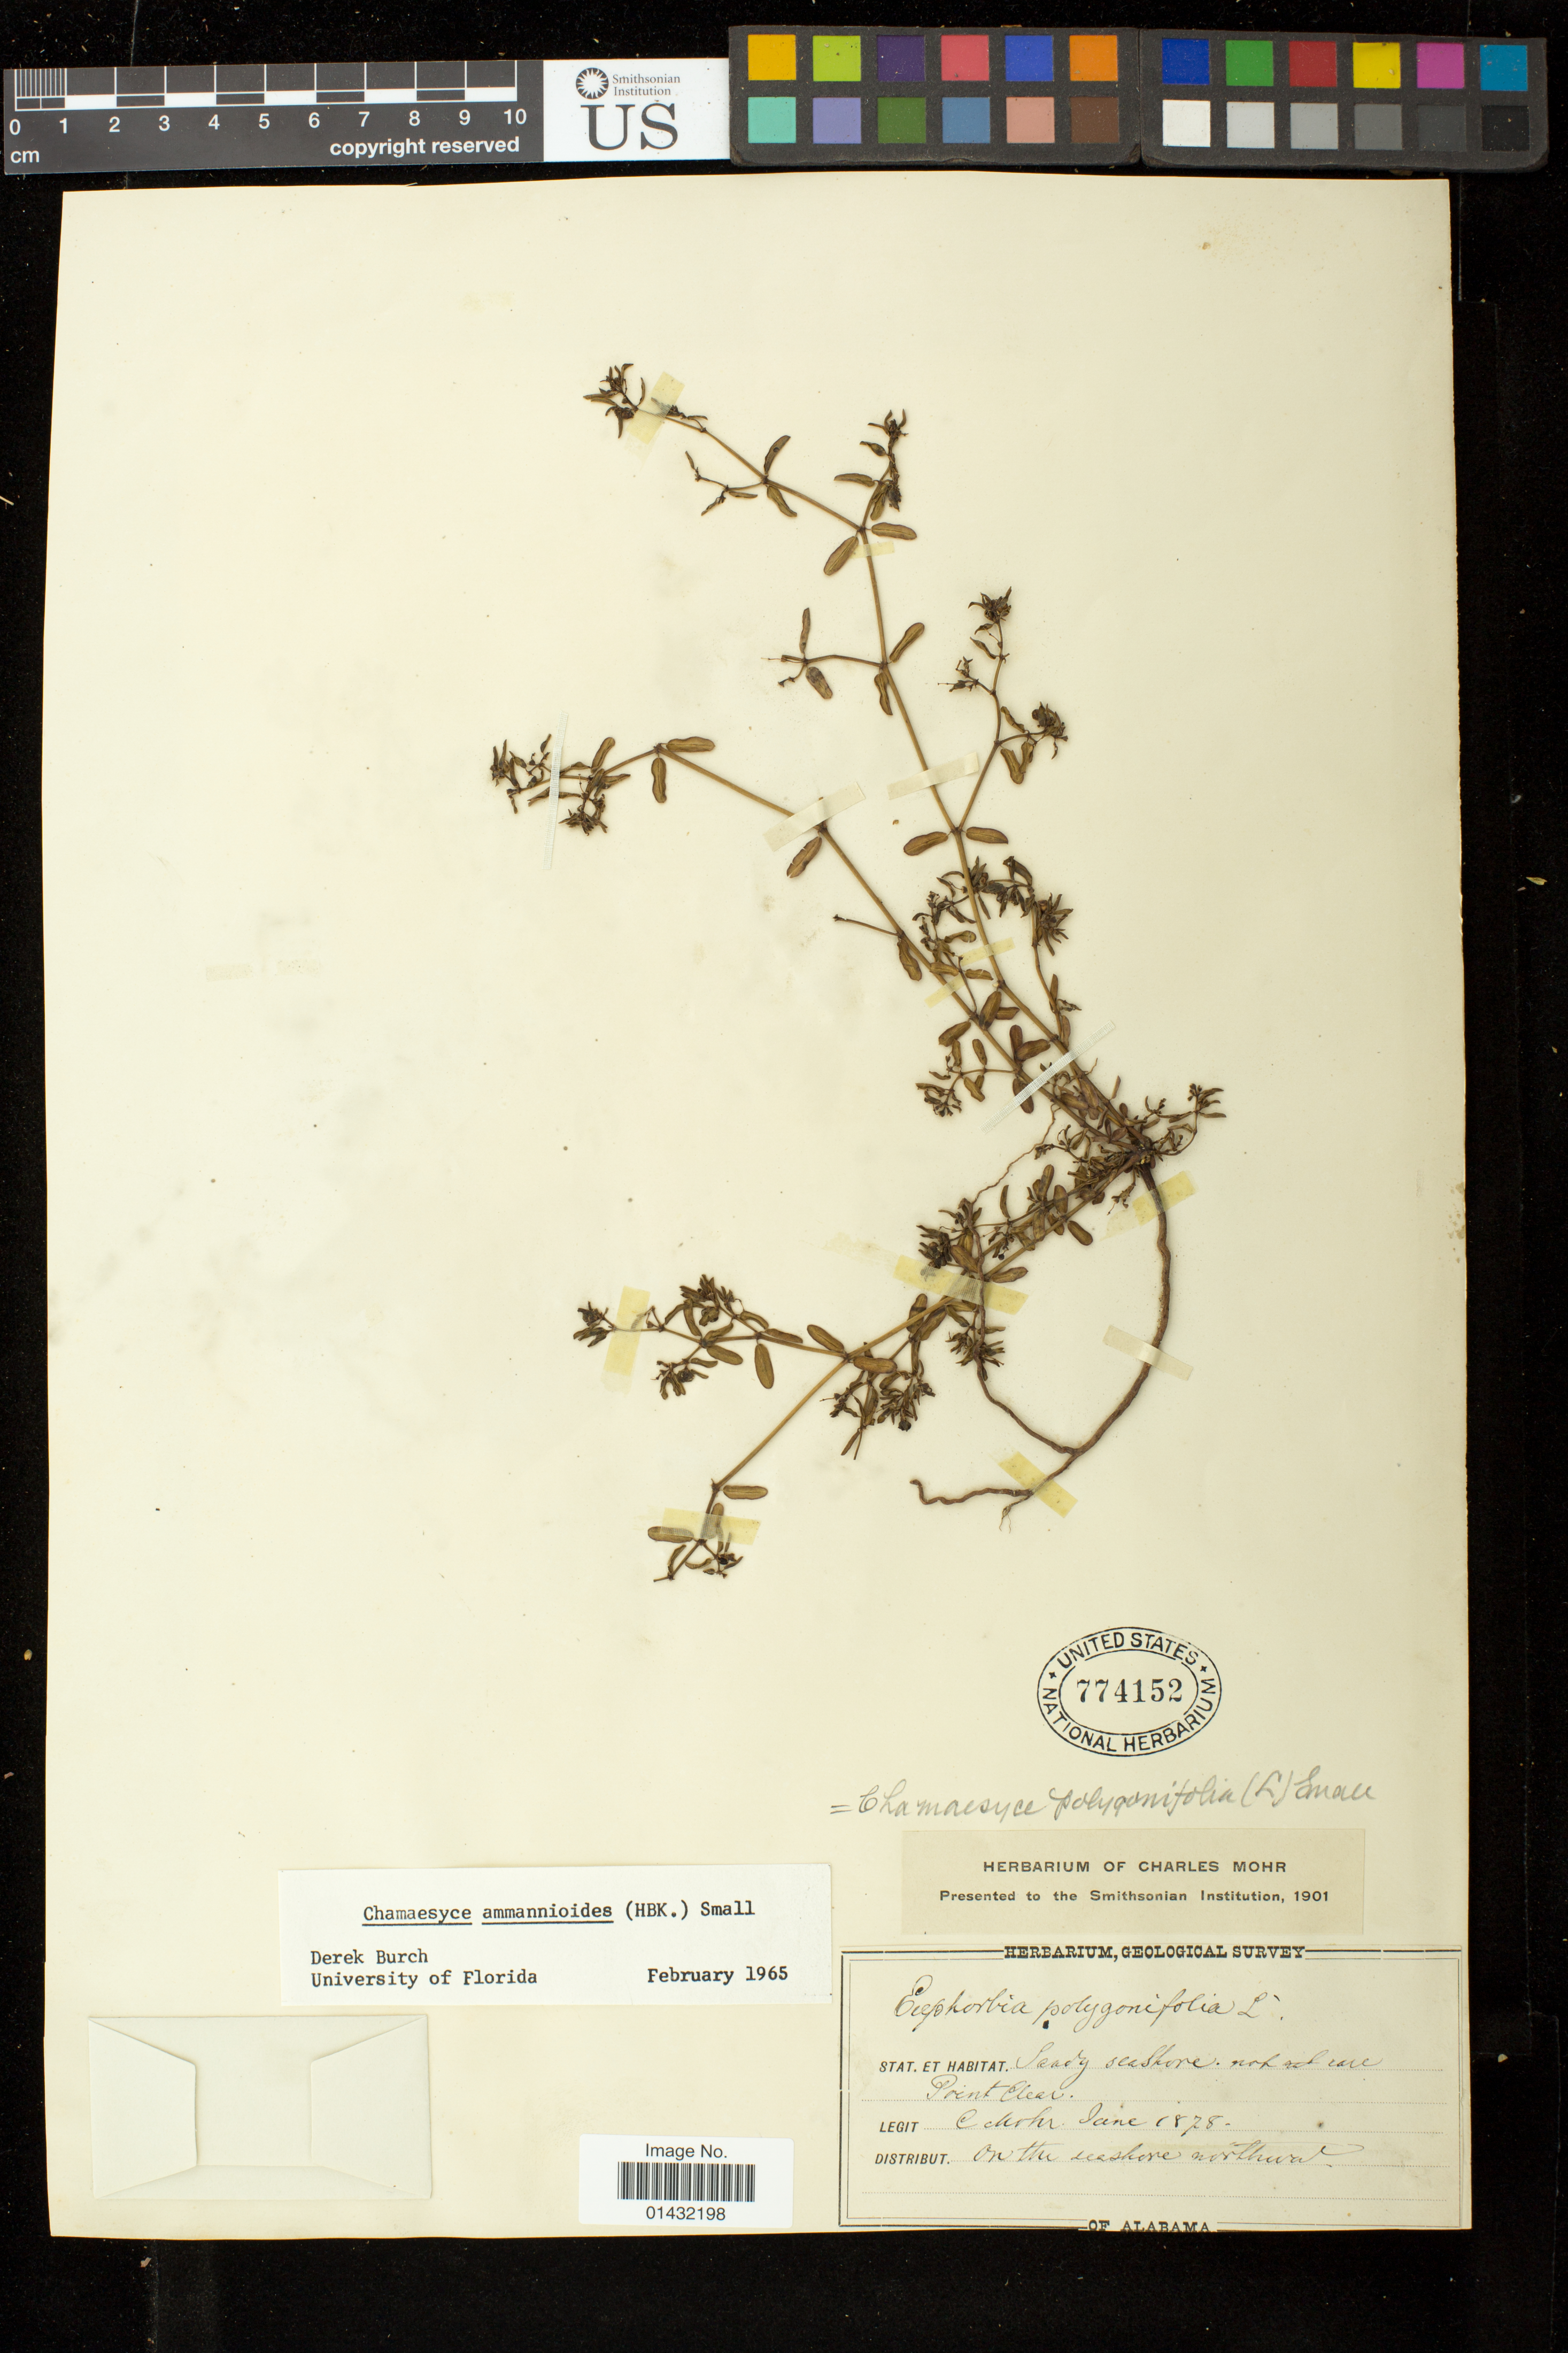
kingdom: Plantae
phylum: Tracheophyta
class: Magnoliopsida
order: Malpighiales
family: Euphorbiaceae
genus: Euphorbia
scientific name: Euphorbia bombensis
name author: Jacq.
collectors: C. T. Mohr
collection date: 1878-06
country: United States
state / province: Alabama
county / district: Baldwin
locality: Point Clear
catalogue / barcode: US 774152